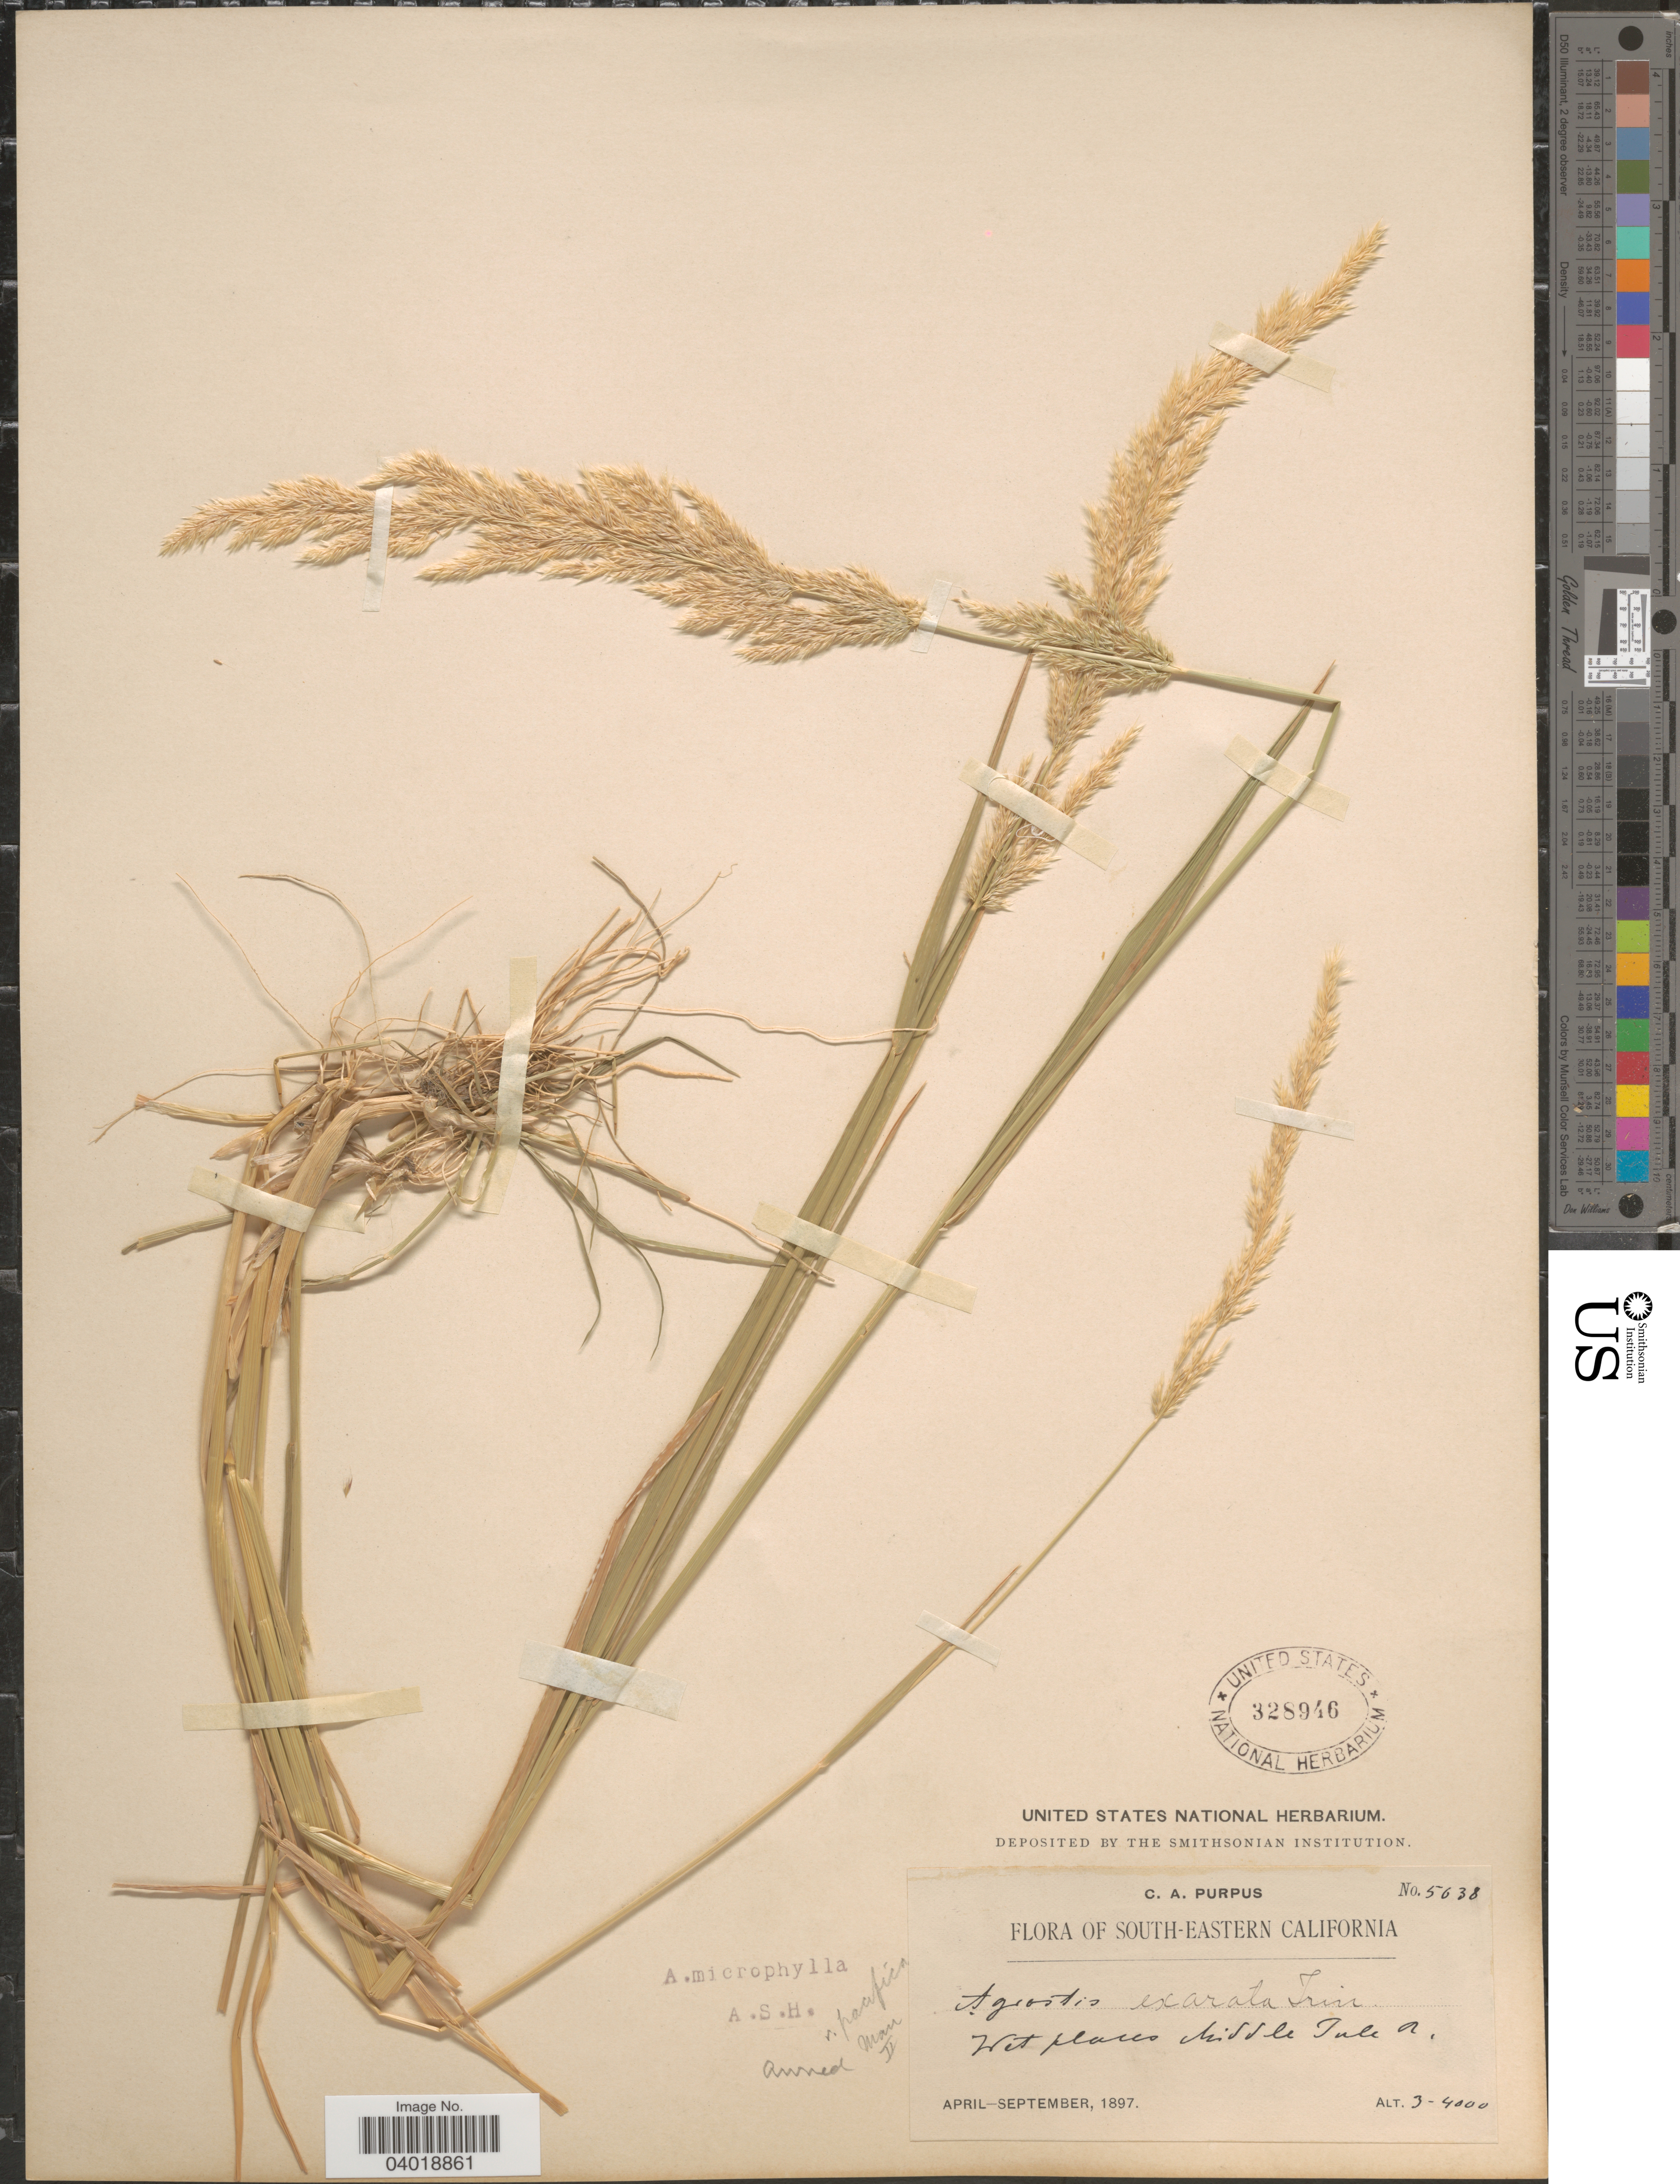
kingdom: Plantae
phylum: Tracheophyta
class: Liliopsida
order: Poales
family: Poaceae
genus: Agrostis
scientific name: Agrostis exarata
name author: Trin.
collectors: C. A. Purpus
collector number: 5638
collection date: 1897-04/1897-09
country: United States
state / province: California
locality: South-Eastern California. Wet places Middle Tule R.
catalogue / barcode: US 328946